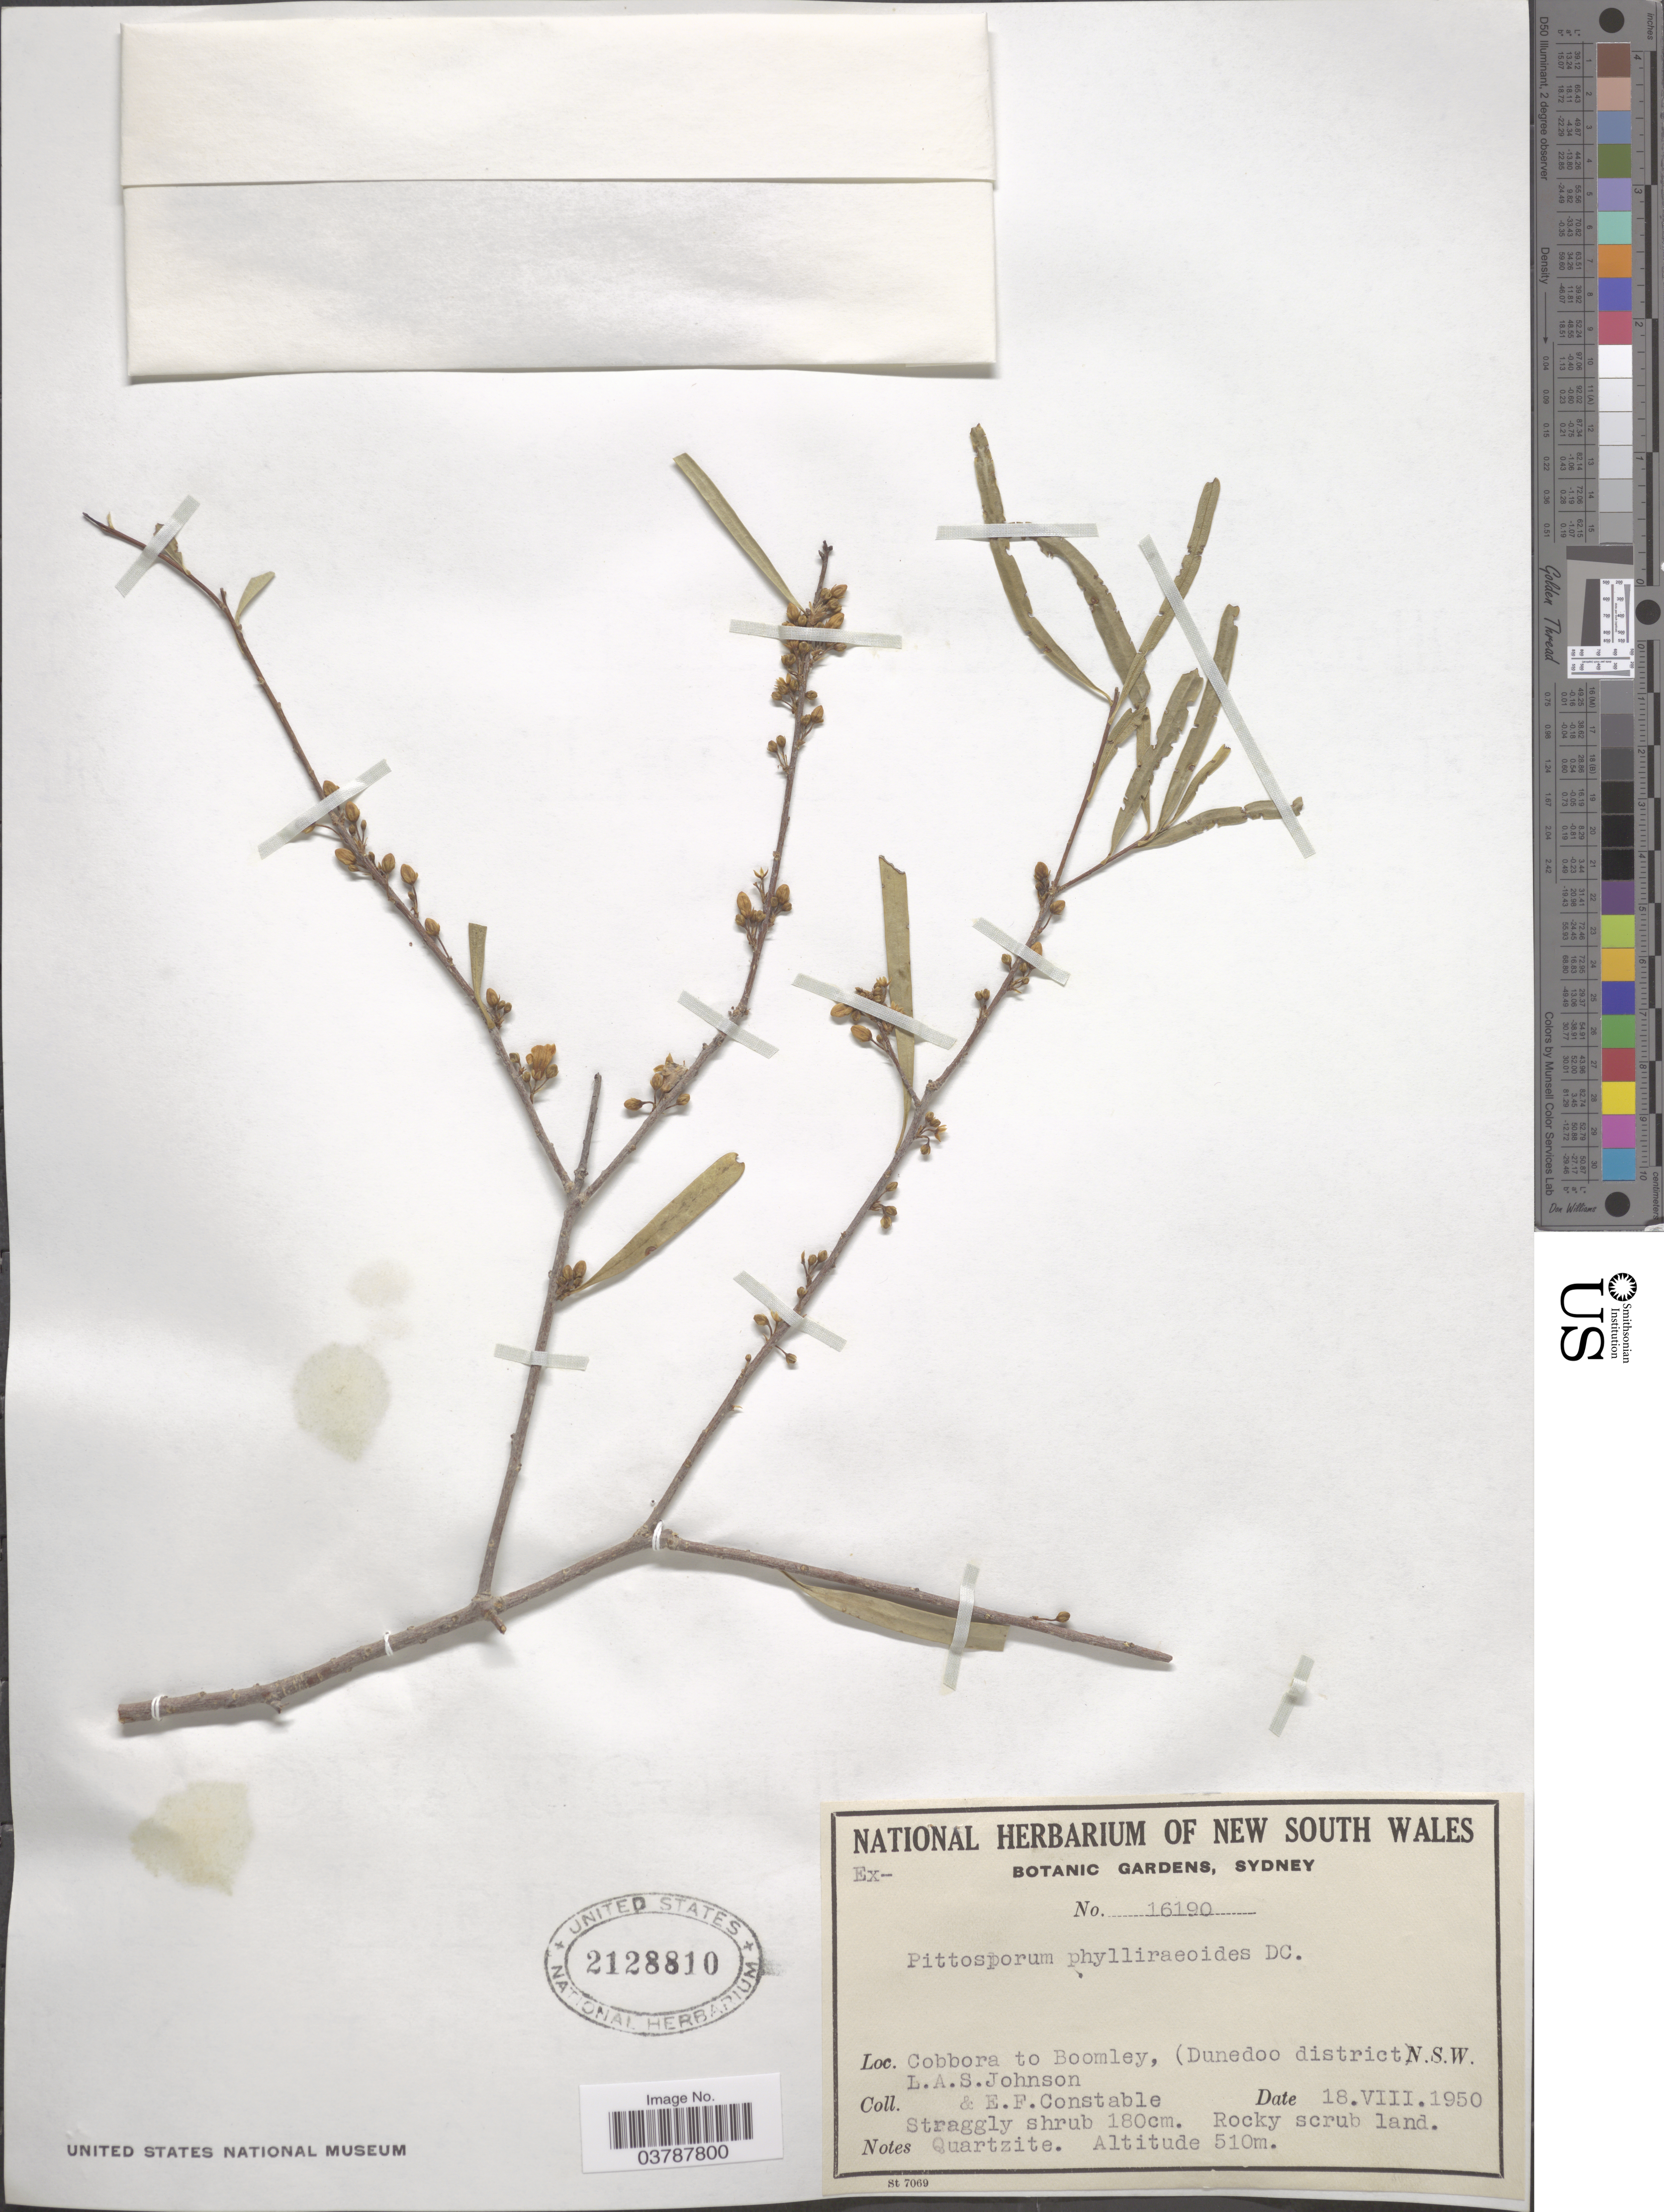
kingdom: Plantae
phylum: Tracheophyta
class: Magnoliopsida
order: Apiales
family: Pittosporaceae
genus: Pittosporum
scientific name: Pittosporum phillyreoides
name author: DC.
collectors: L. A. S. Johnson & E. F. Constable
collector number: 16190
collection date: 1950-08-18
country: Australia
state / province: New South Wales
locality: Cobbora to Boomley, (Dunedoo district) N.S.W.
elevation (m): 510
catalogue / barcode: US 2128810